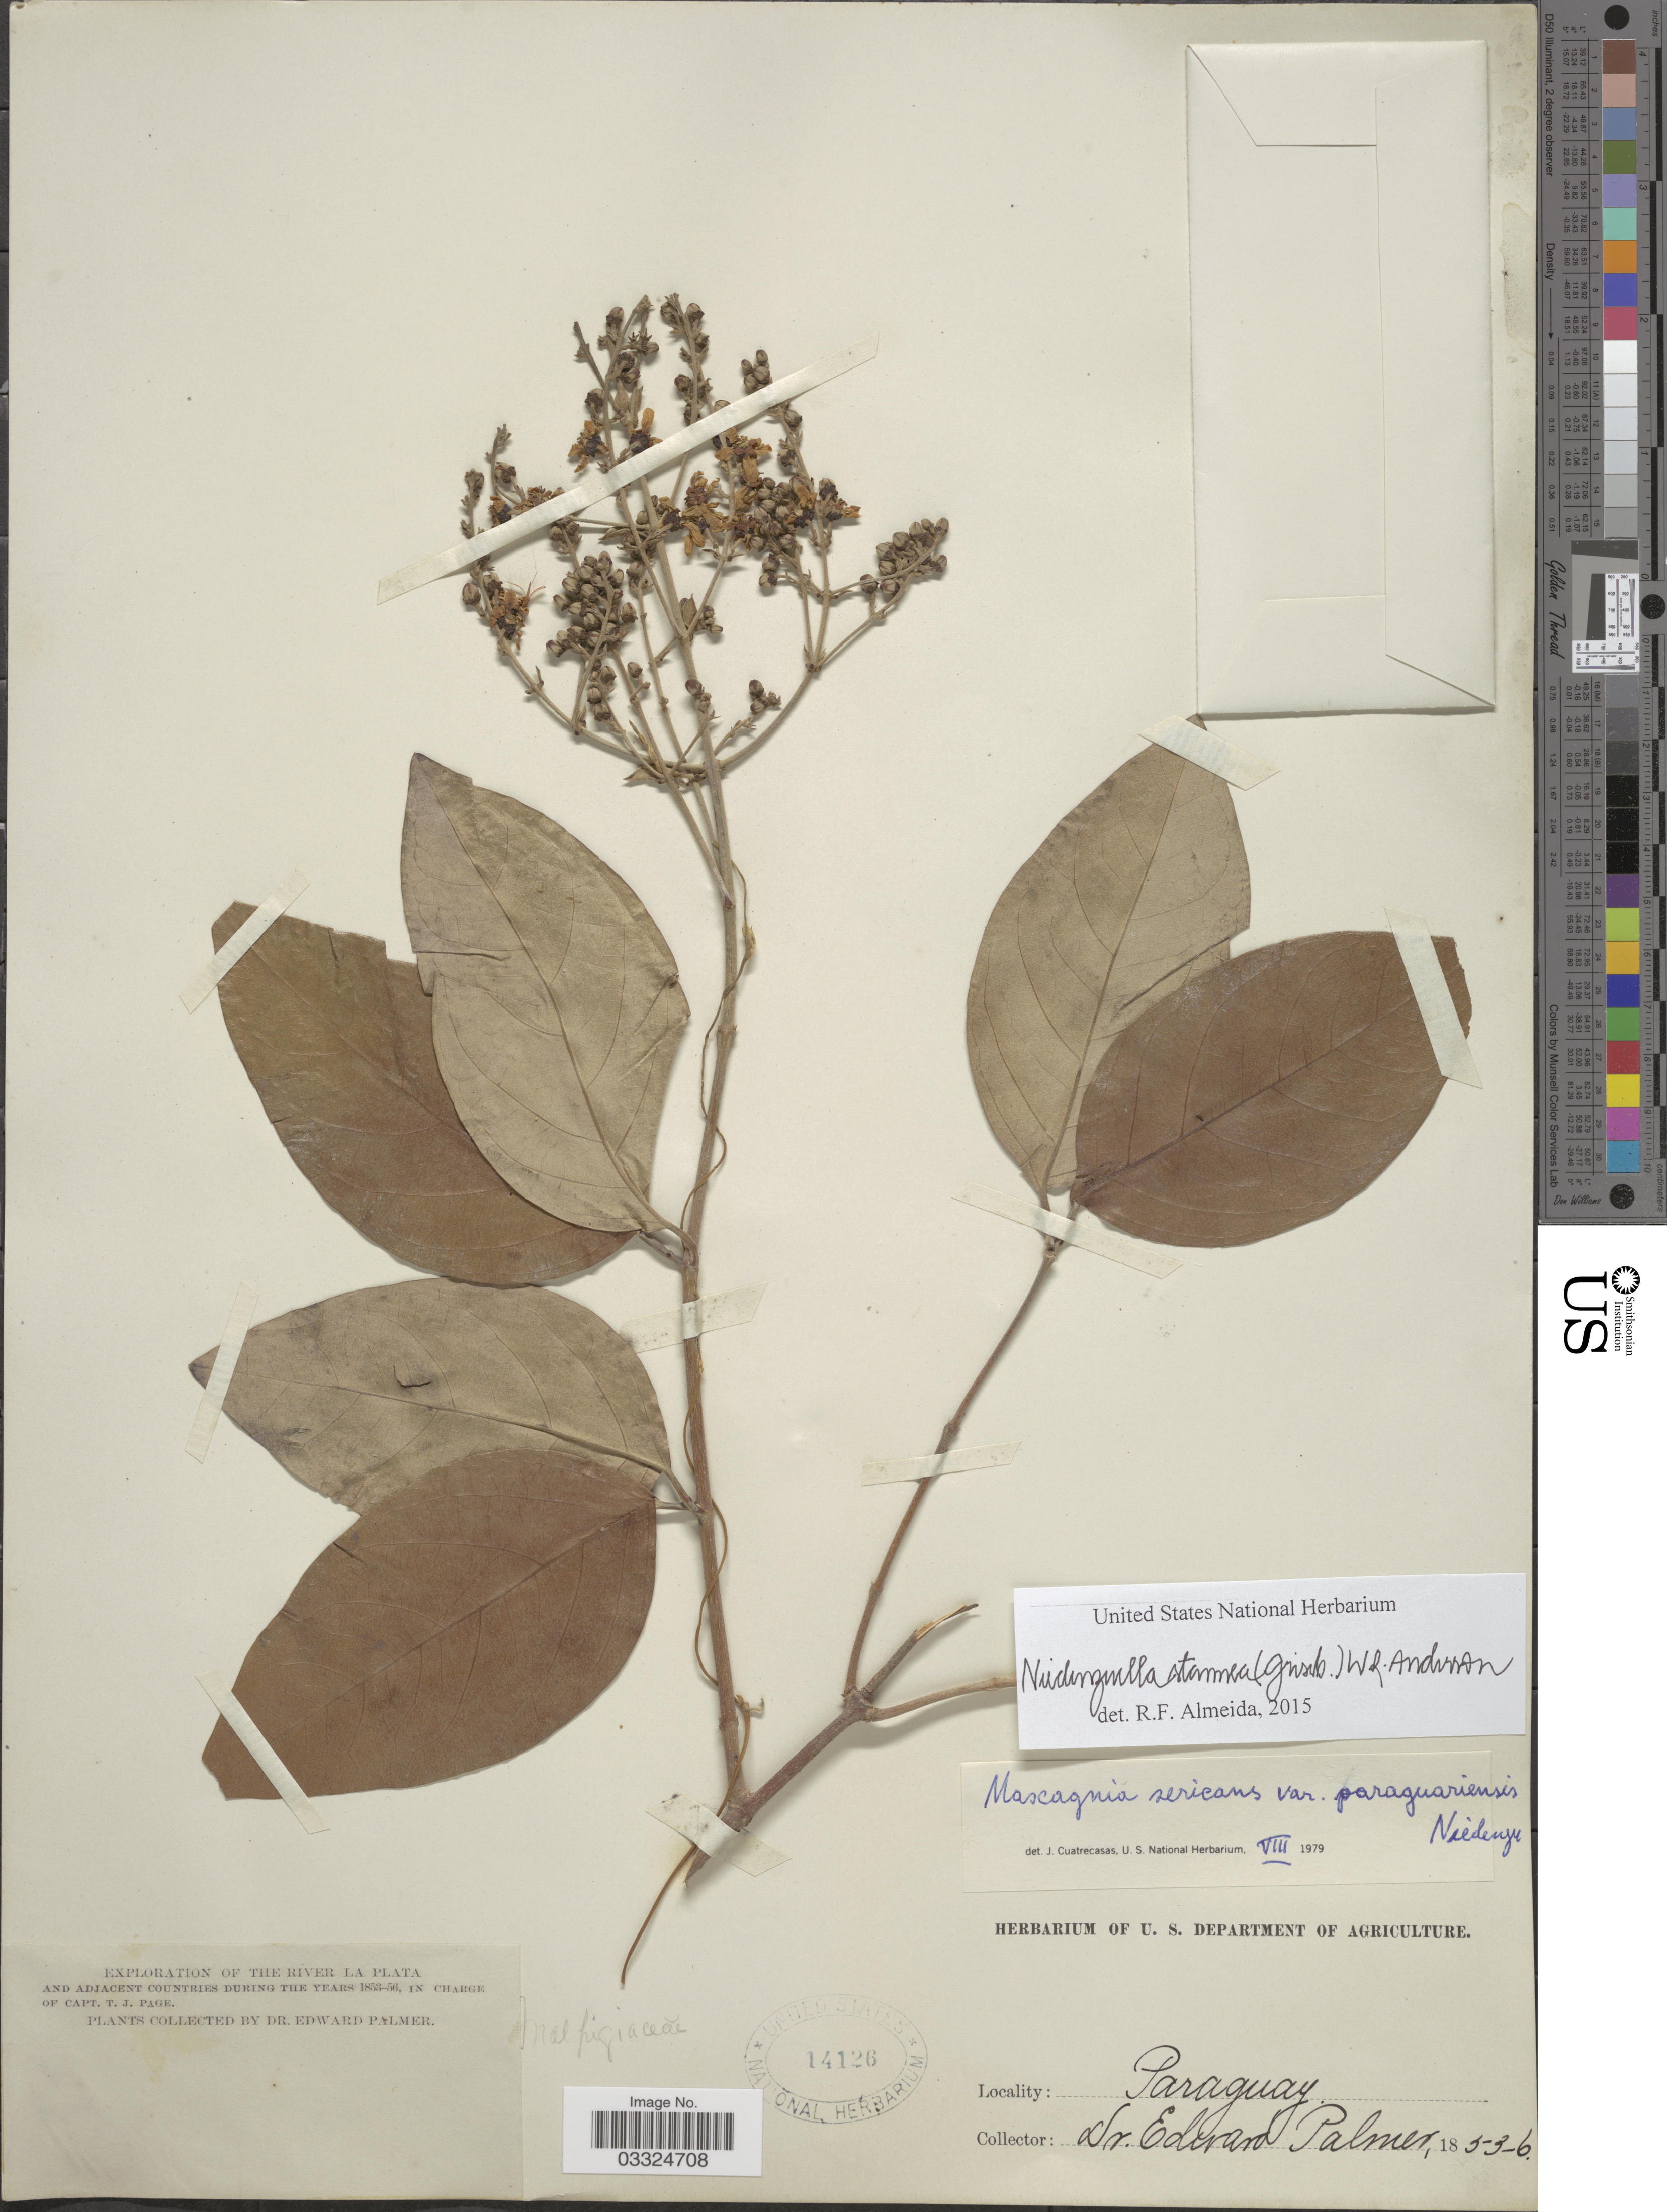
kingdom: Plantae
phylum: Tracheophyta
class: Magnoliopsida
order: Malpighiales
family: Malpighiaceae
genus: Niedenzuella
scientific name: Niedenzuella stannea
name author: (Griseb.) W.R. Anderson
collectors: E. Palmer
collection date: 1853-06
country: Paraguay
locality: River La Plata.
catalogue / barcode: US 14126